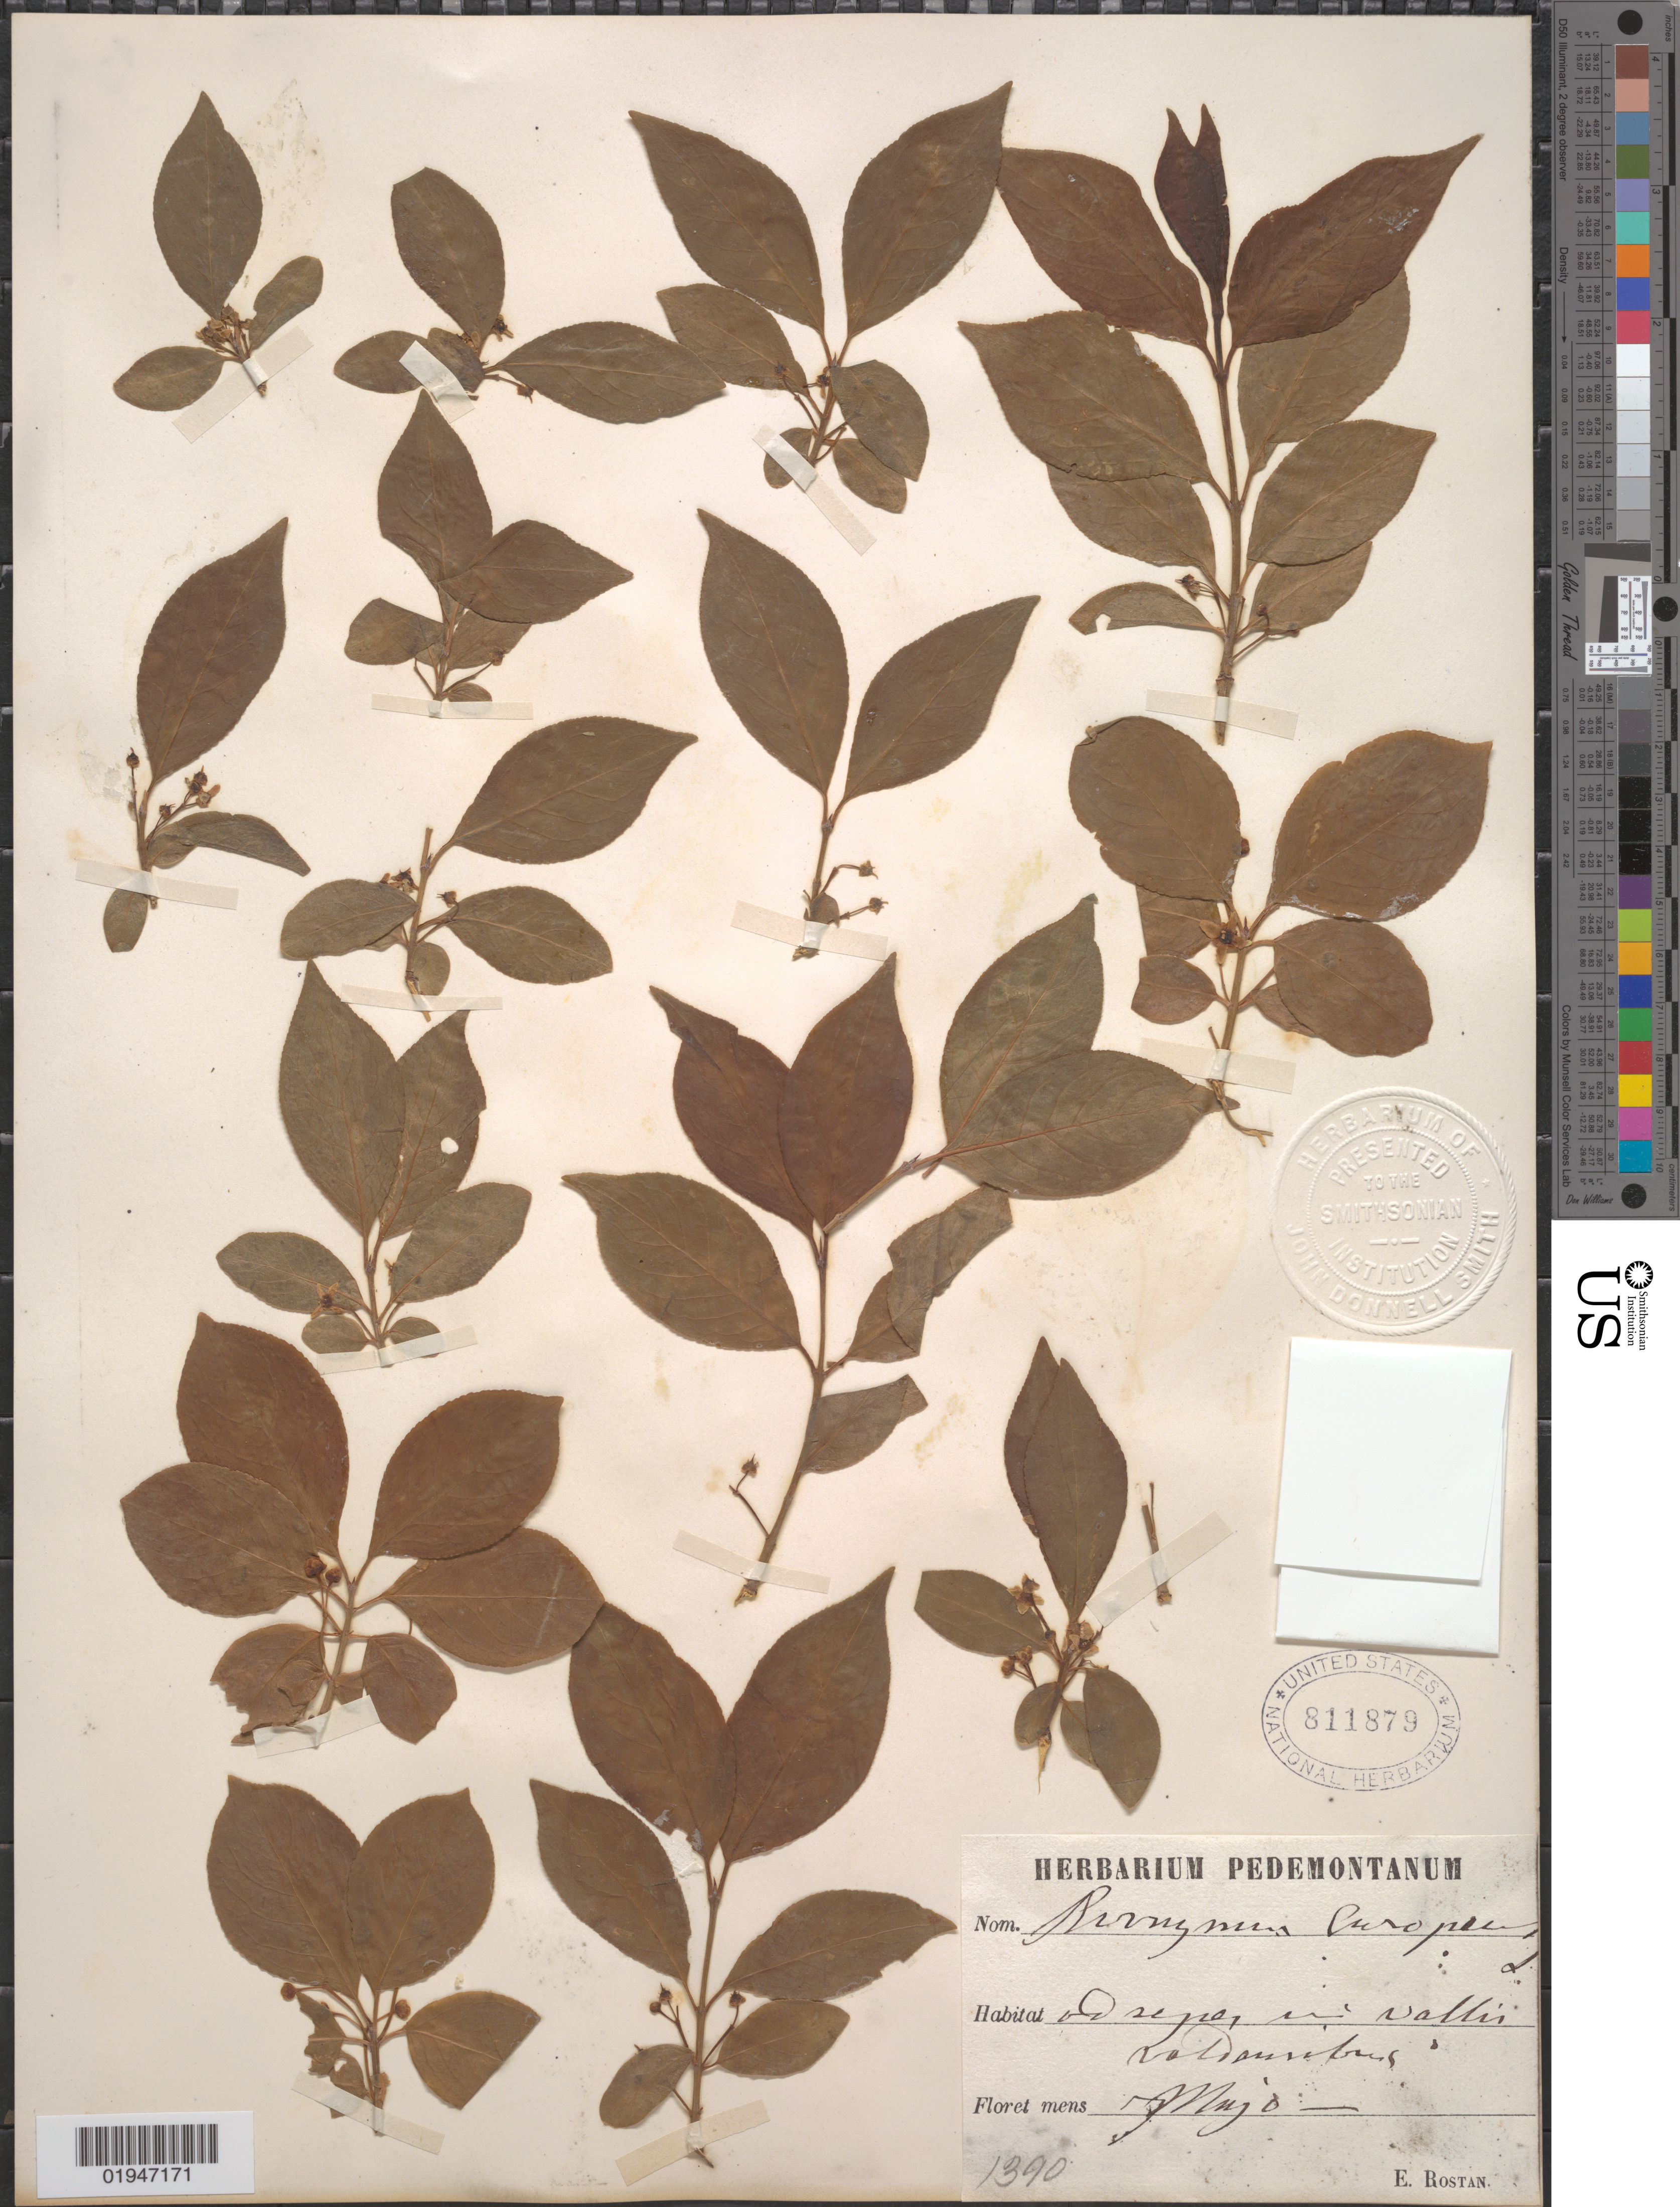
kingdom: Plantae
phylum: Tracheophyta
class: Magnoliopsida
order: Celastrales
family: Celastraceae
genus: Euonymus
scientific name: Euonymus sp.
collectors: E. Rostan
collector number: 1390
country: Italy (?)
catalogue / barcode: US 811879